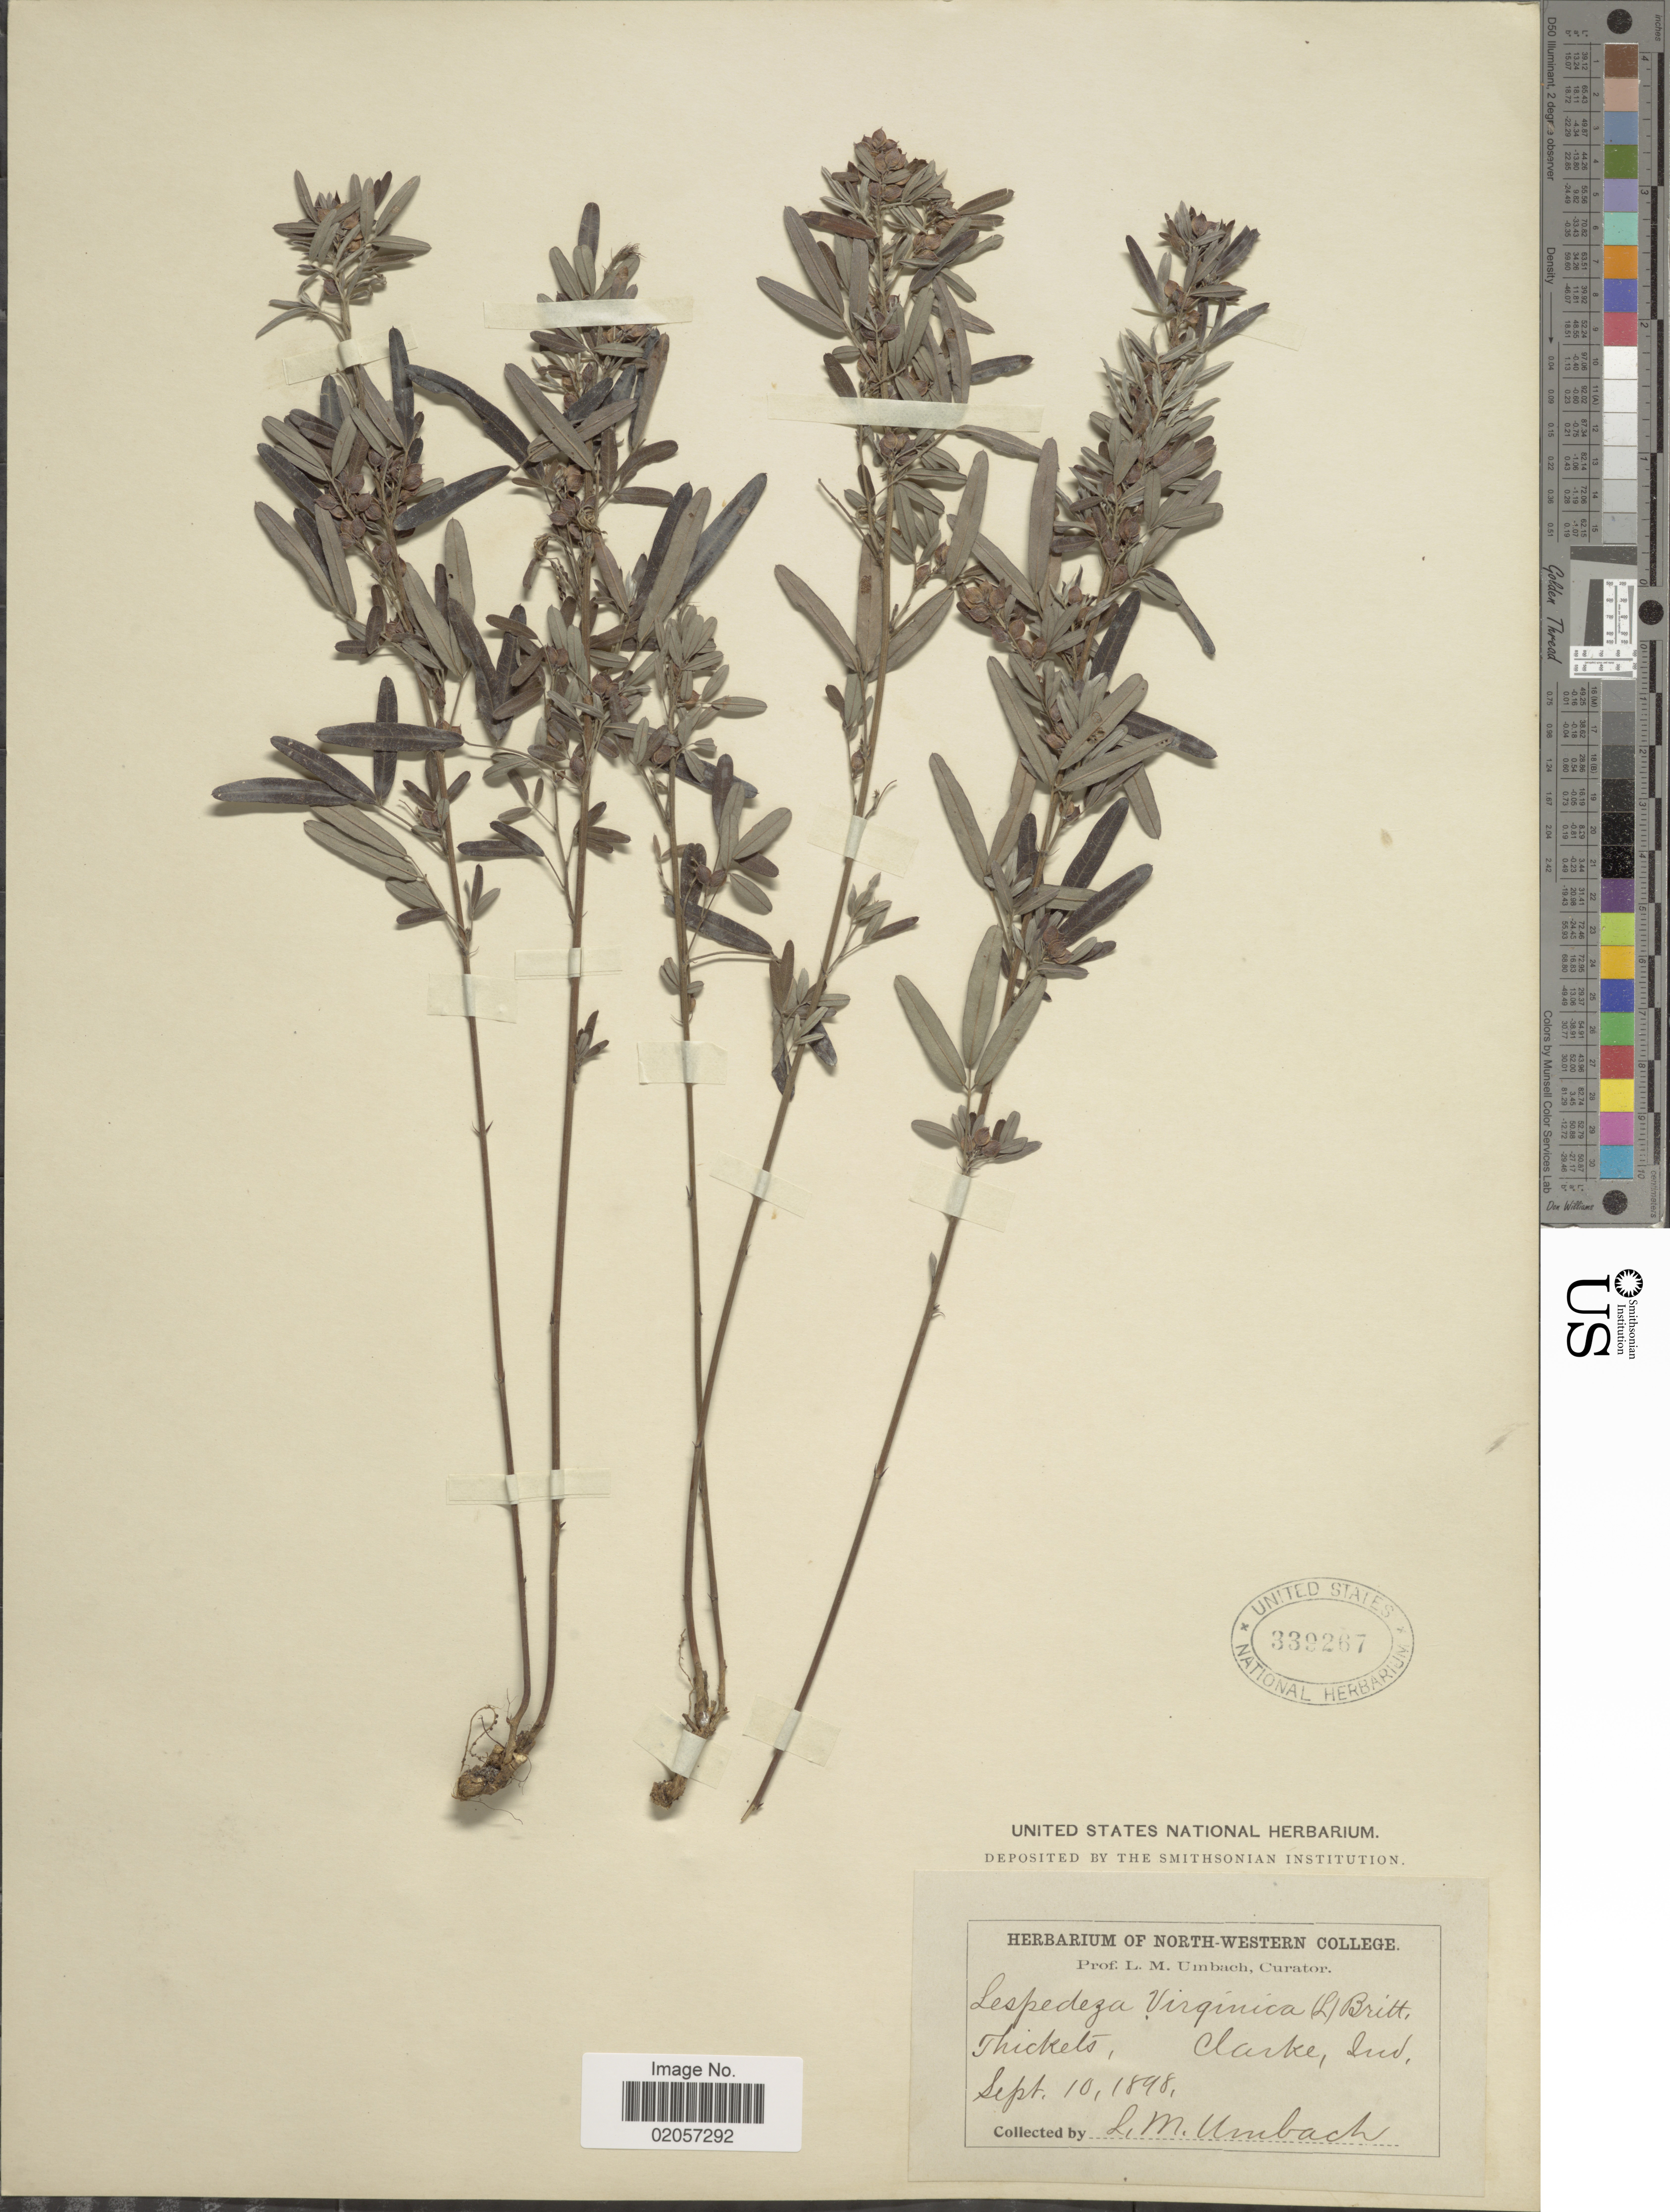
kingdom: Plantae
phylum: Tracheophyta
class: Magnoliopsida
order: Fabales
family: Fabaceae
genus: Lespedeza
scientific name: Lespedeza virginica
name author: (L.) Britton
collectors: L. M. Umbach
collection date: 1898-09-10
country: United States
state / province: Indiana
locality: Thickets, Clarke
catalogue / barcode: US 339267